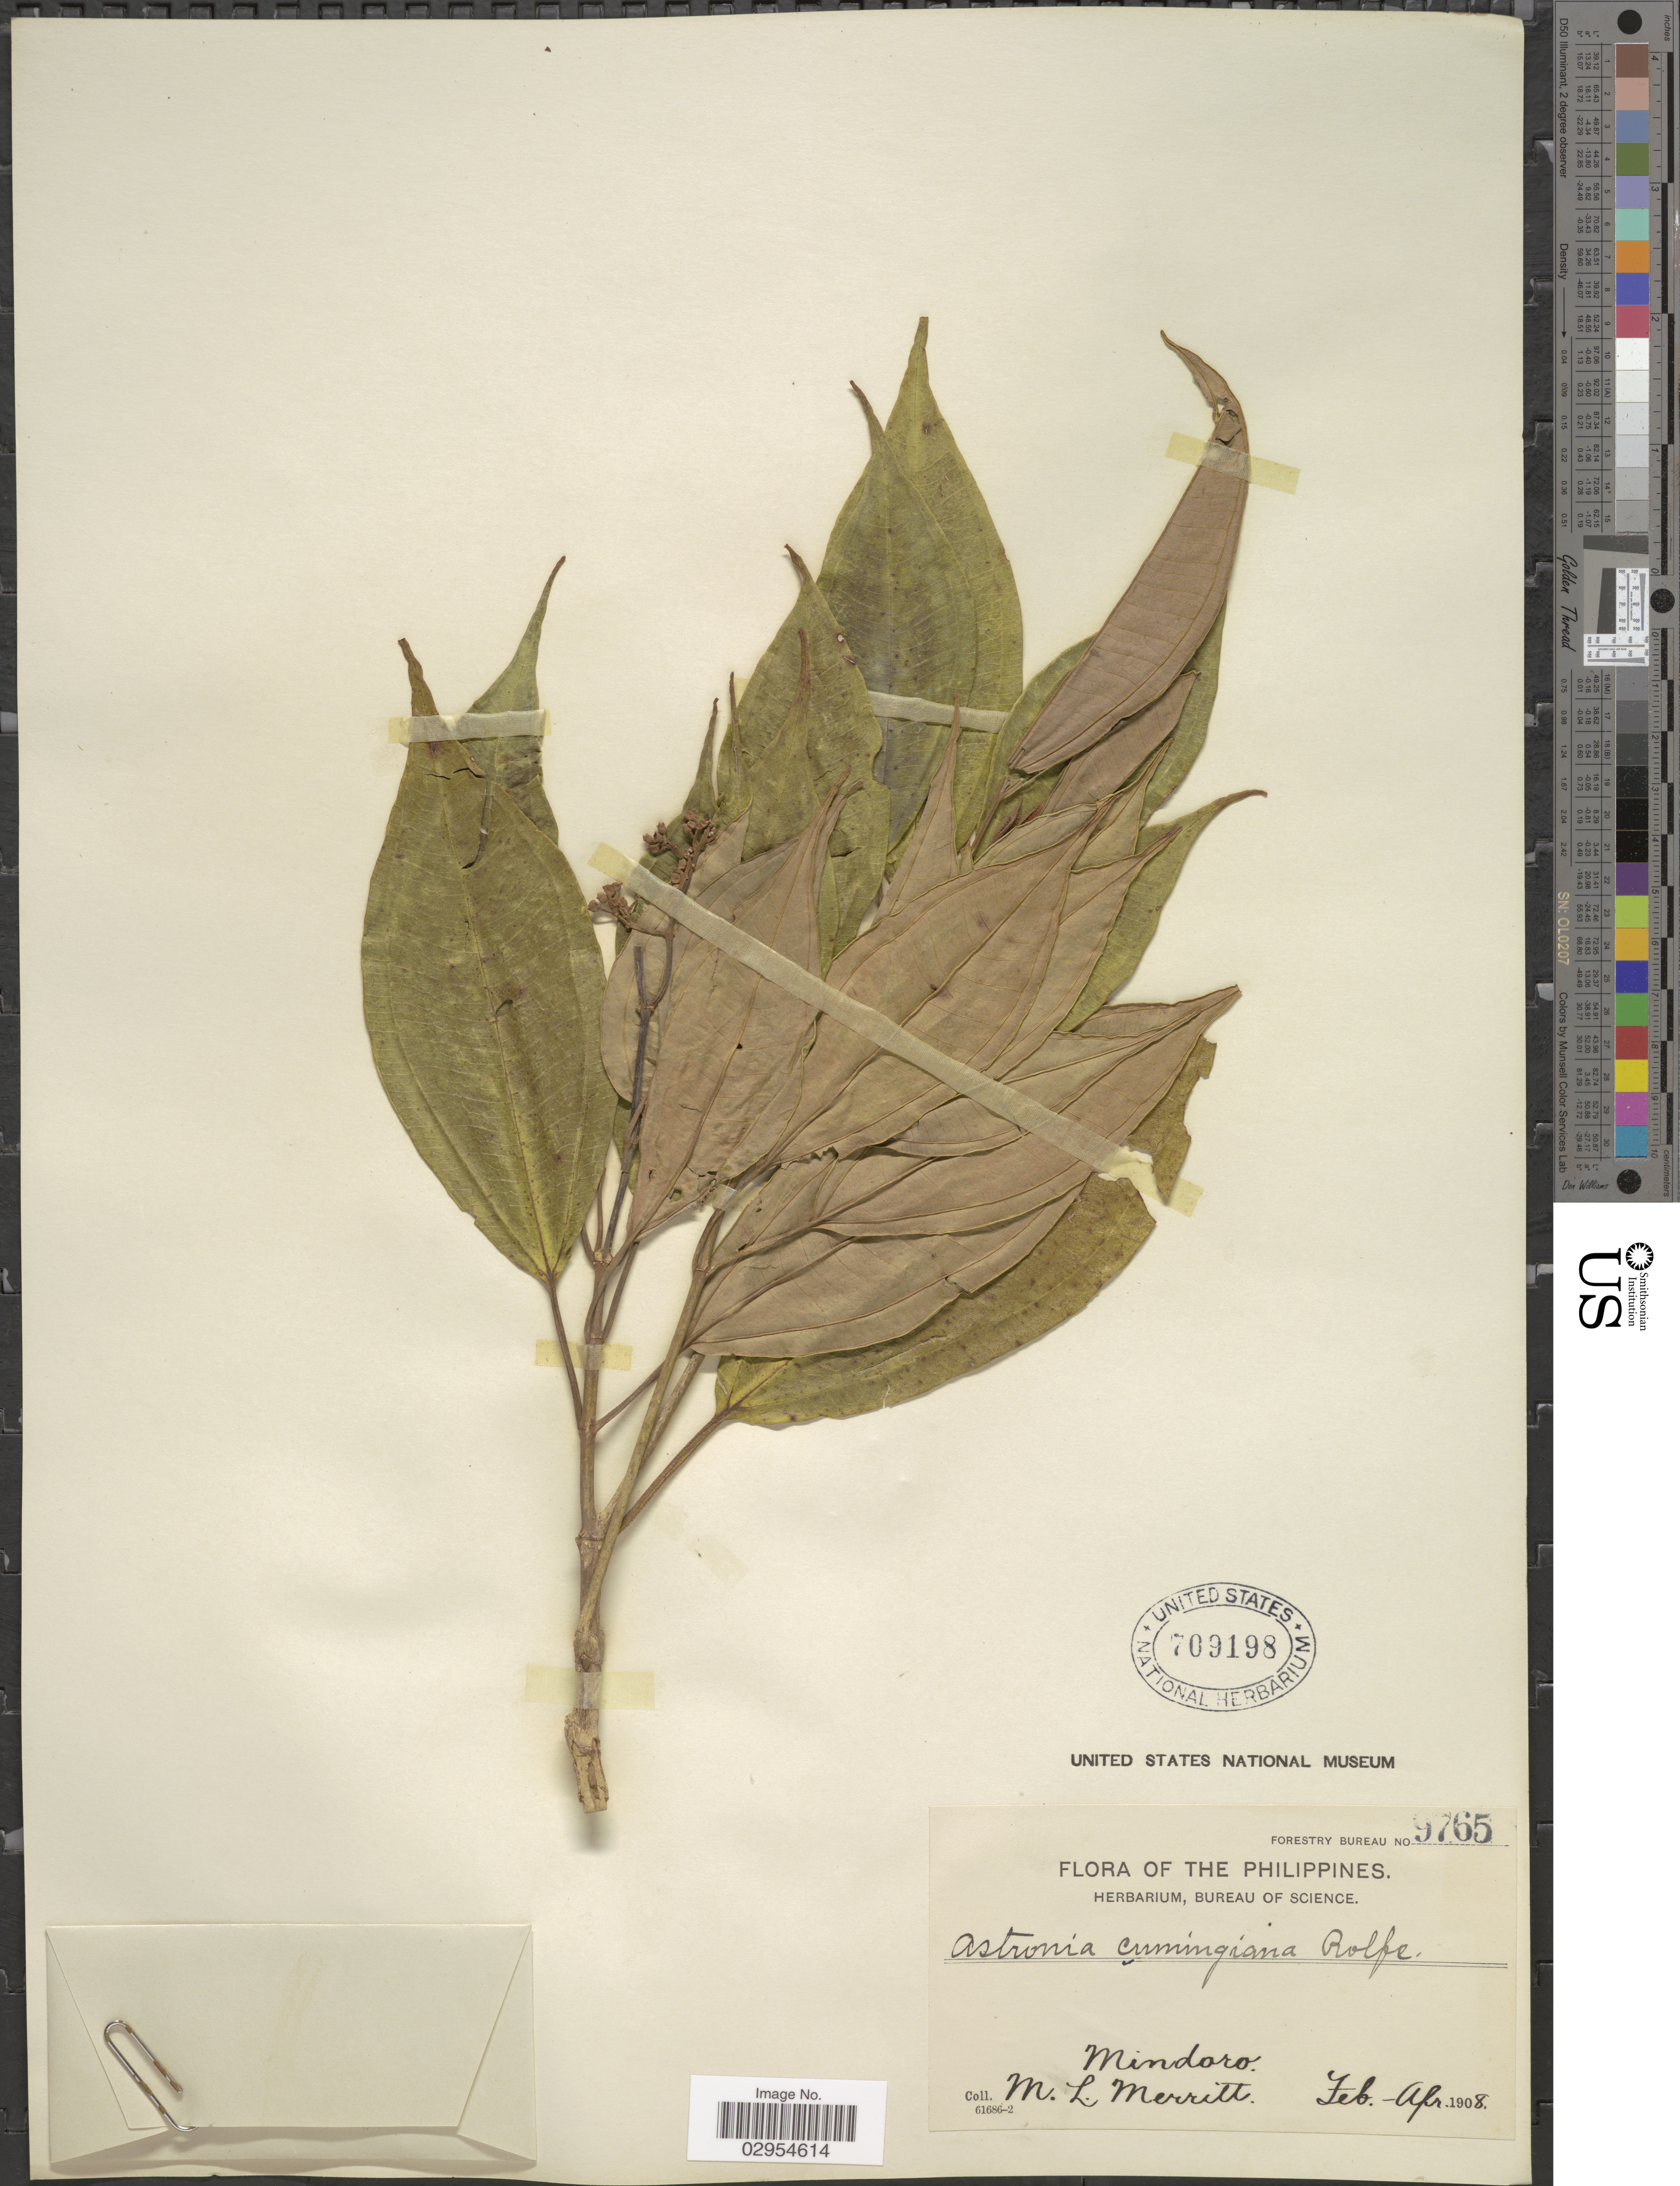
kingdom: Plantae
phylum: Tracheophyta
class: Magnoliopsida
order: Myrtales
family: Melastomataceae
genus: Astronia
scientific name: Astronia cumingiana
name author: S. Vidal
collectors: M. L. Merritt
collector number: Forestry Bureau 9765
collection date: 1908-02/1908-04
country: Philippines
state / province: Mimaropa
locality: Mindoro.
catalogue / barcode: US 709198